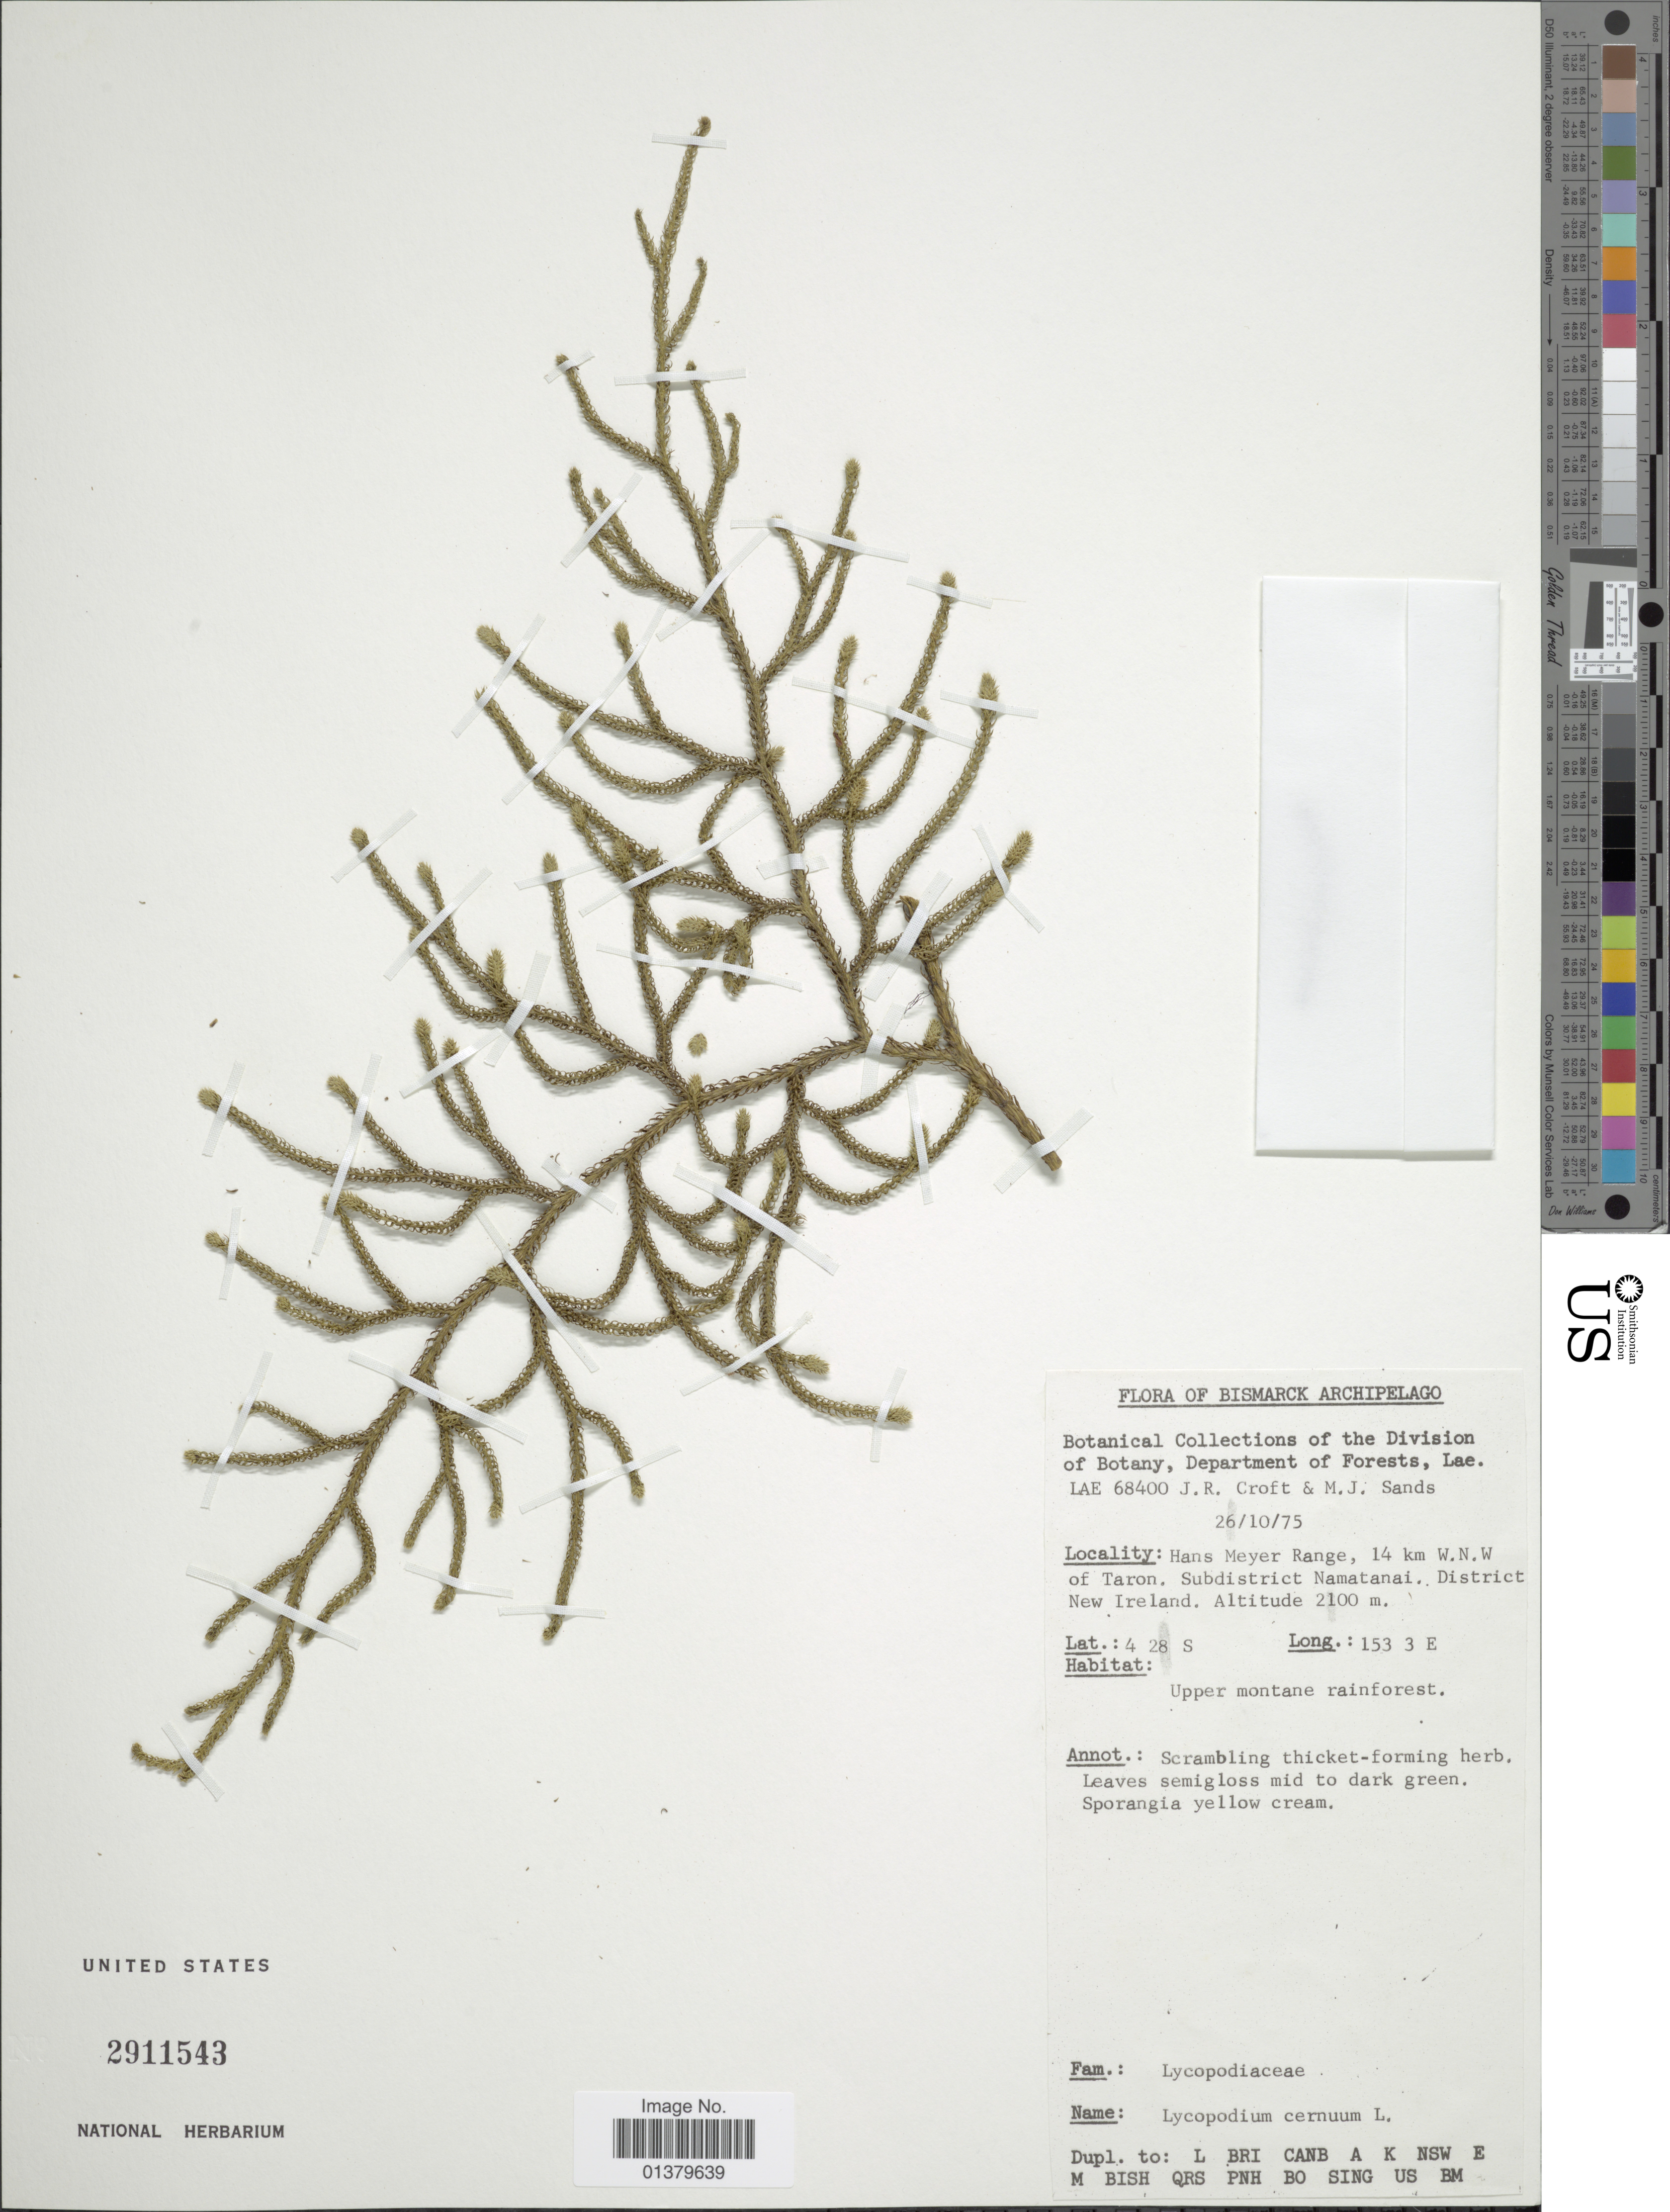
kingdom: Plantae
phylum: Tracheophyta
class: Lycopodiopsida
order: Lycopodiales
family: Lycopodiaceae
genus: Palhinhaea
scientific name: Palhinhaea cernua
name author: (L.) Vasc. & Franco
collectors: J. R. Croft & M. Sands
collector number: LAE 68400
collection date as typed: Transcribed d/m/y: 26/10/75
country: Papua New Guinea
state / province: New Ireland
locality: Bismarch Archipelago, hans Meyer Range, 14 km W.N.W. of Taron, Subdistrict Namatanai, District New Ireland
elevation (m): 2100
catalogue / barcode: US 2911543